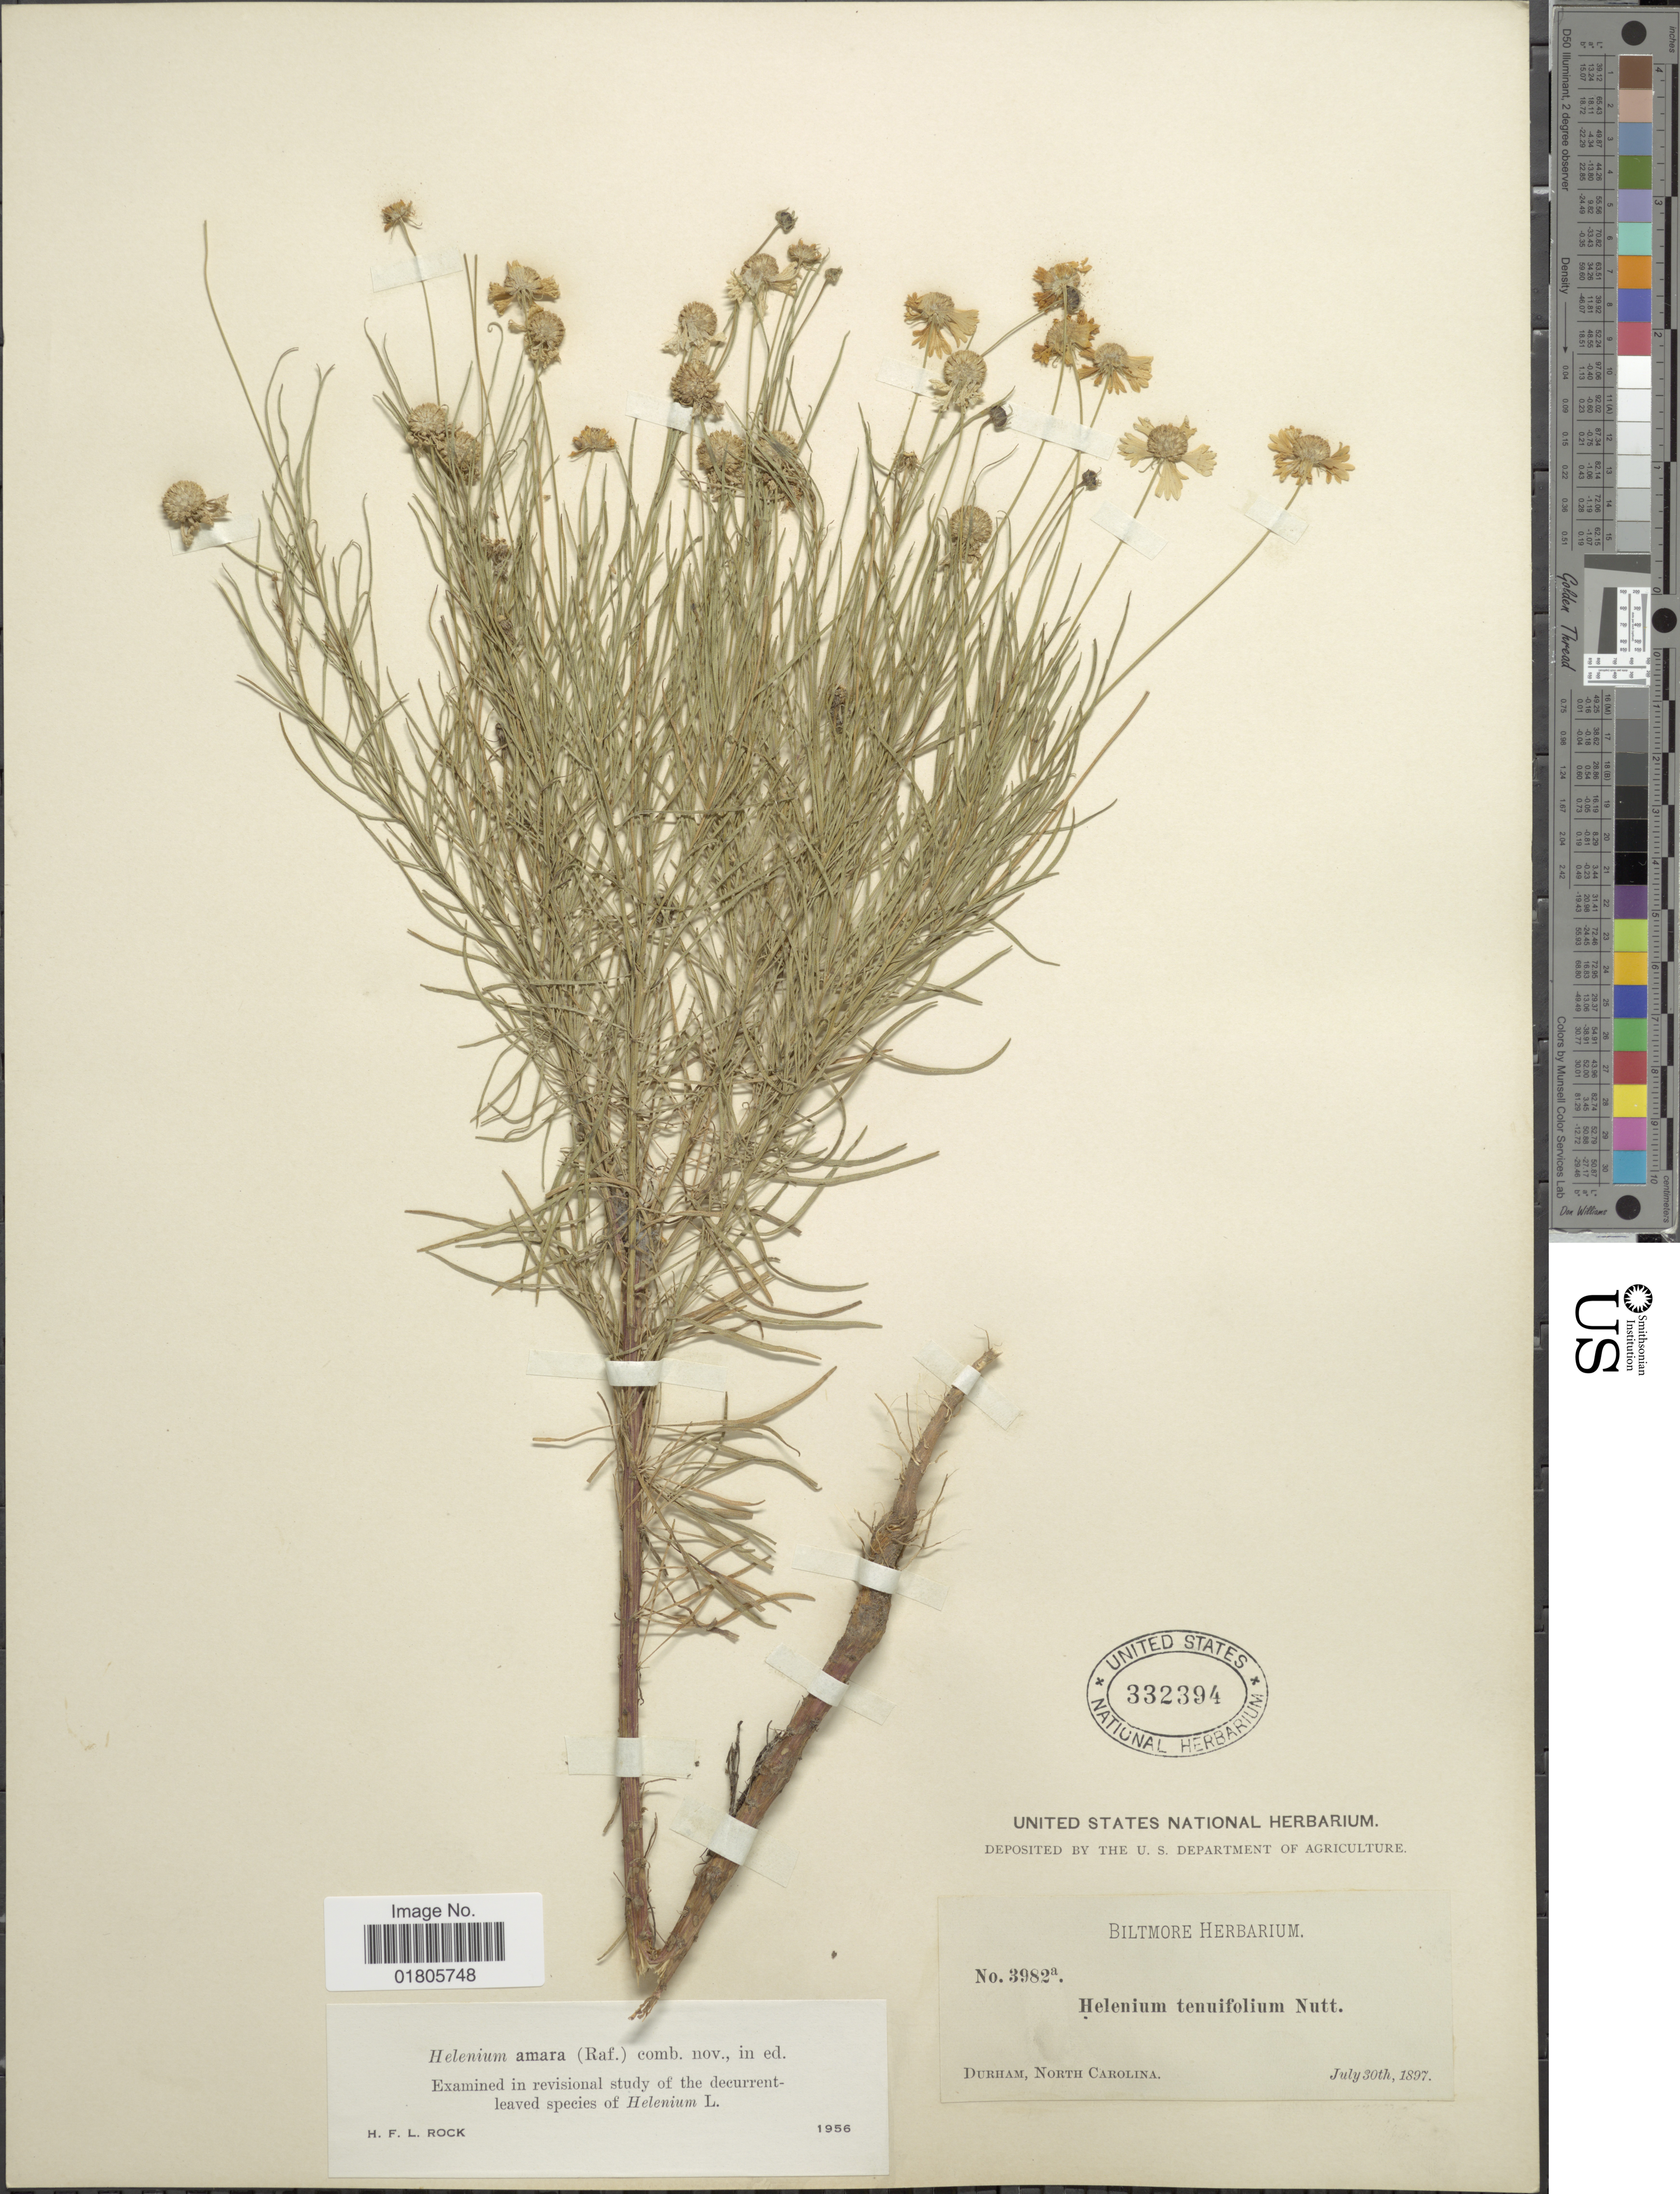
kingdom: Plantae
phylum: Tracheophyta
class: Magnoliopsida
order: Asterales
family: Asteraceae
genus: Helenium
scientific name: Helenium amarum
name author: (Raf.) H. Rock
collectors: ex herb. Biltmore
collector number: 3982a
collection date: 1897-07-30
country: United States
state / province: North Carolina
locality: Durham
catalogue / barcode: US 332394